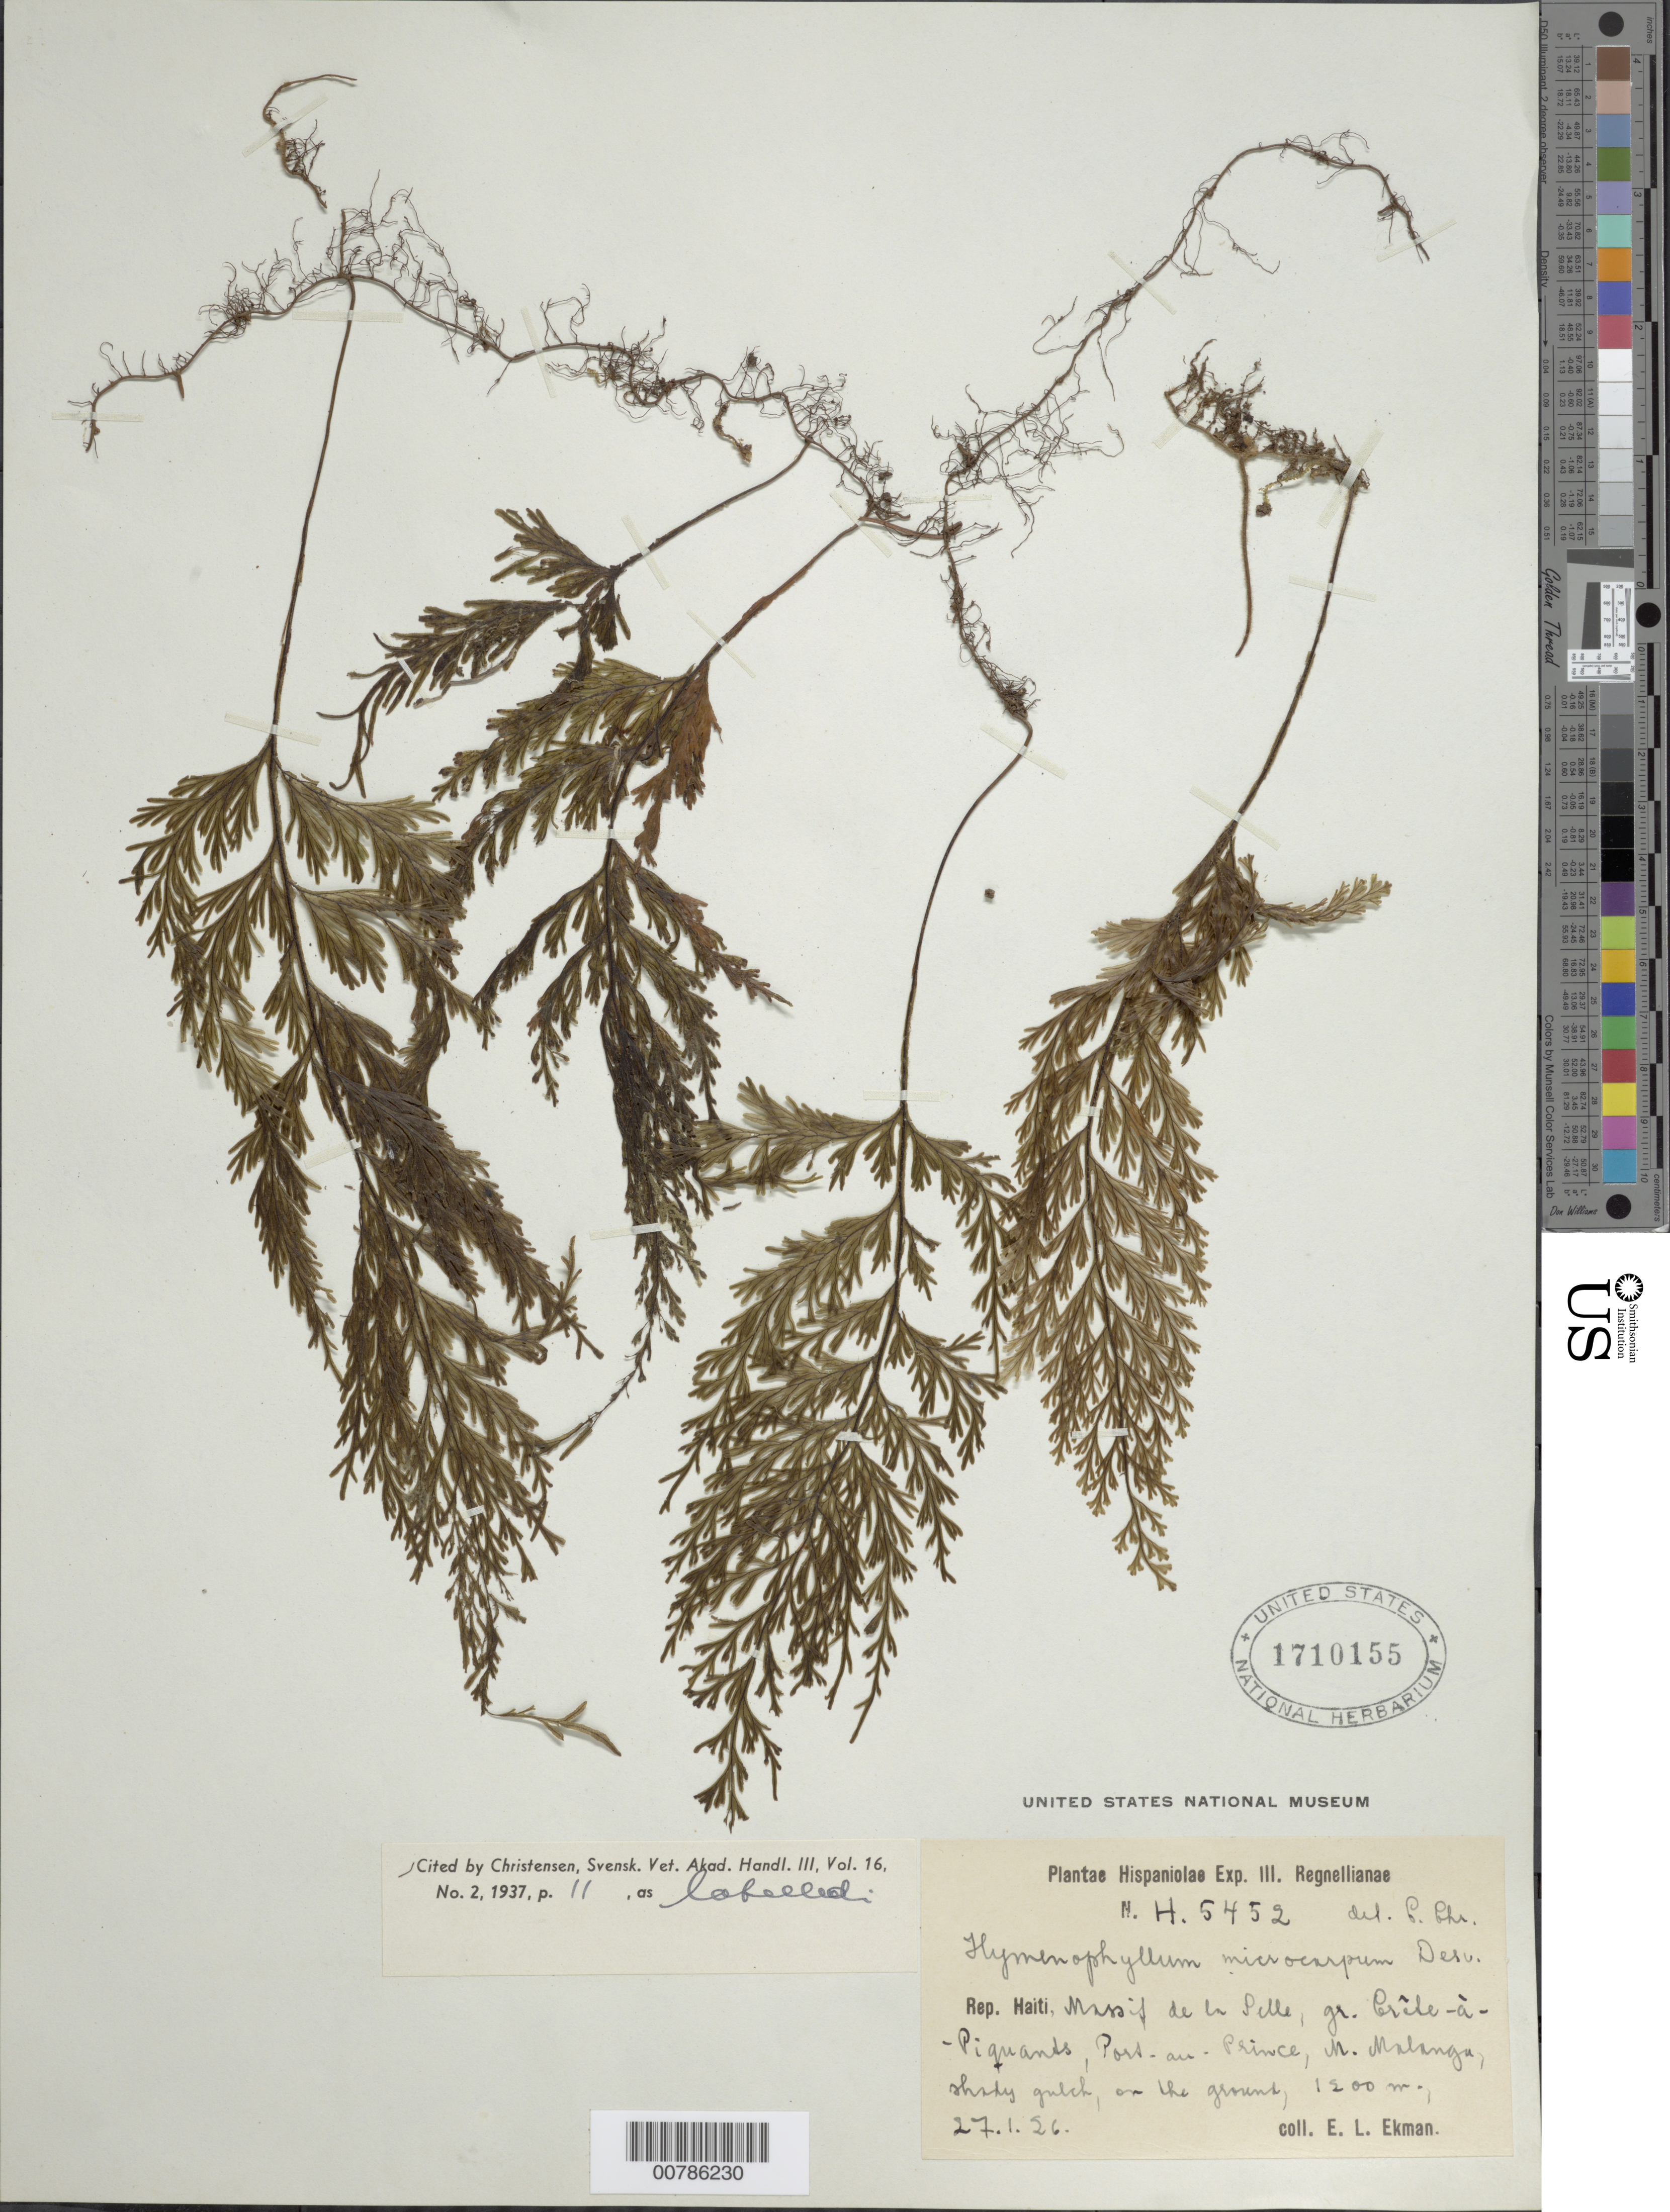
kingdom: Plantae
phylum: Tracheophyta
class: Polypodiopsida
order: Hymenophyllales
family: Hymenophyllaceae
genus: Hymenophyllum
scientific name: Hymenophyllum microcarpum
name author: (Desv.) Lellinger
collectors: E. L. Ekman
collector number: H 5452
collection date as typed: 27 Jan 1925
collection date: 1925-01-27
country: Haiti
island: Hispaniola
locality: Massif de la Selle, gr. Crête-à-Piquants, Port-au-Prince, M. Malanga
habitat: Shady gulch, on the ground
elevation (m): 1200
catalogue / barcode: US 1710155